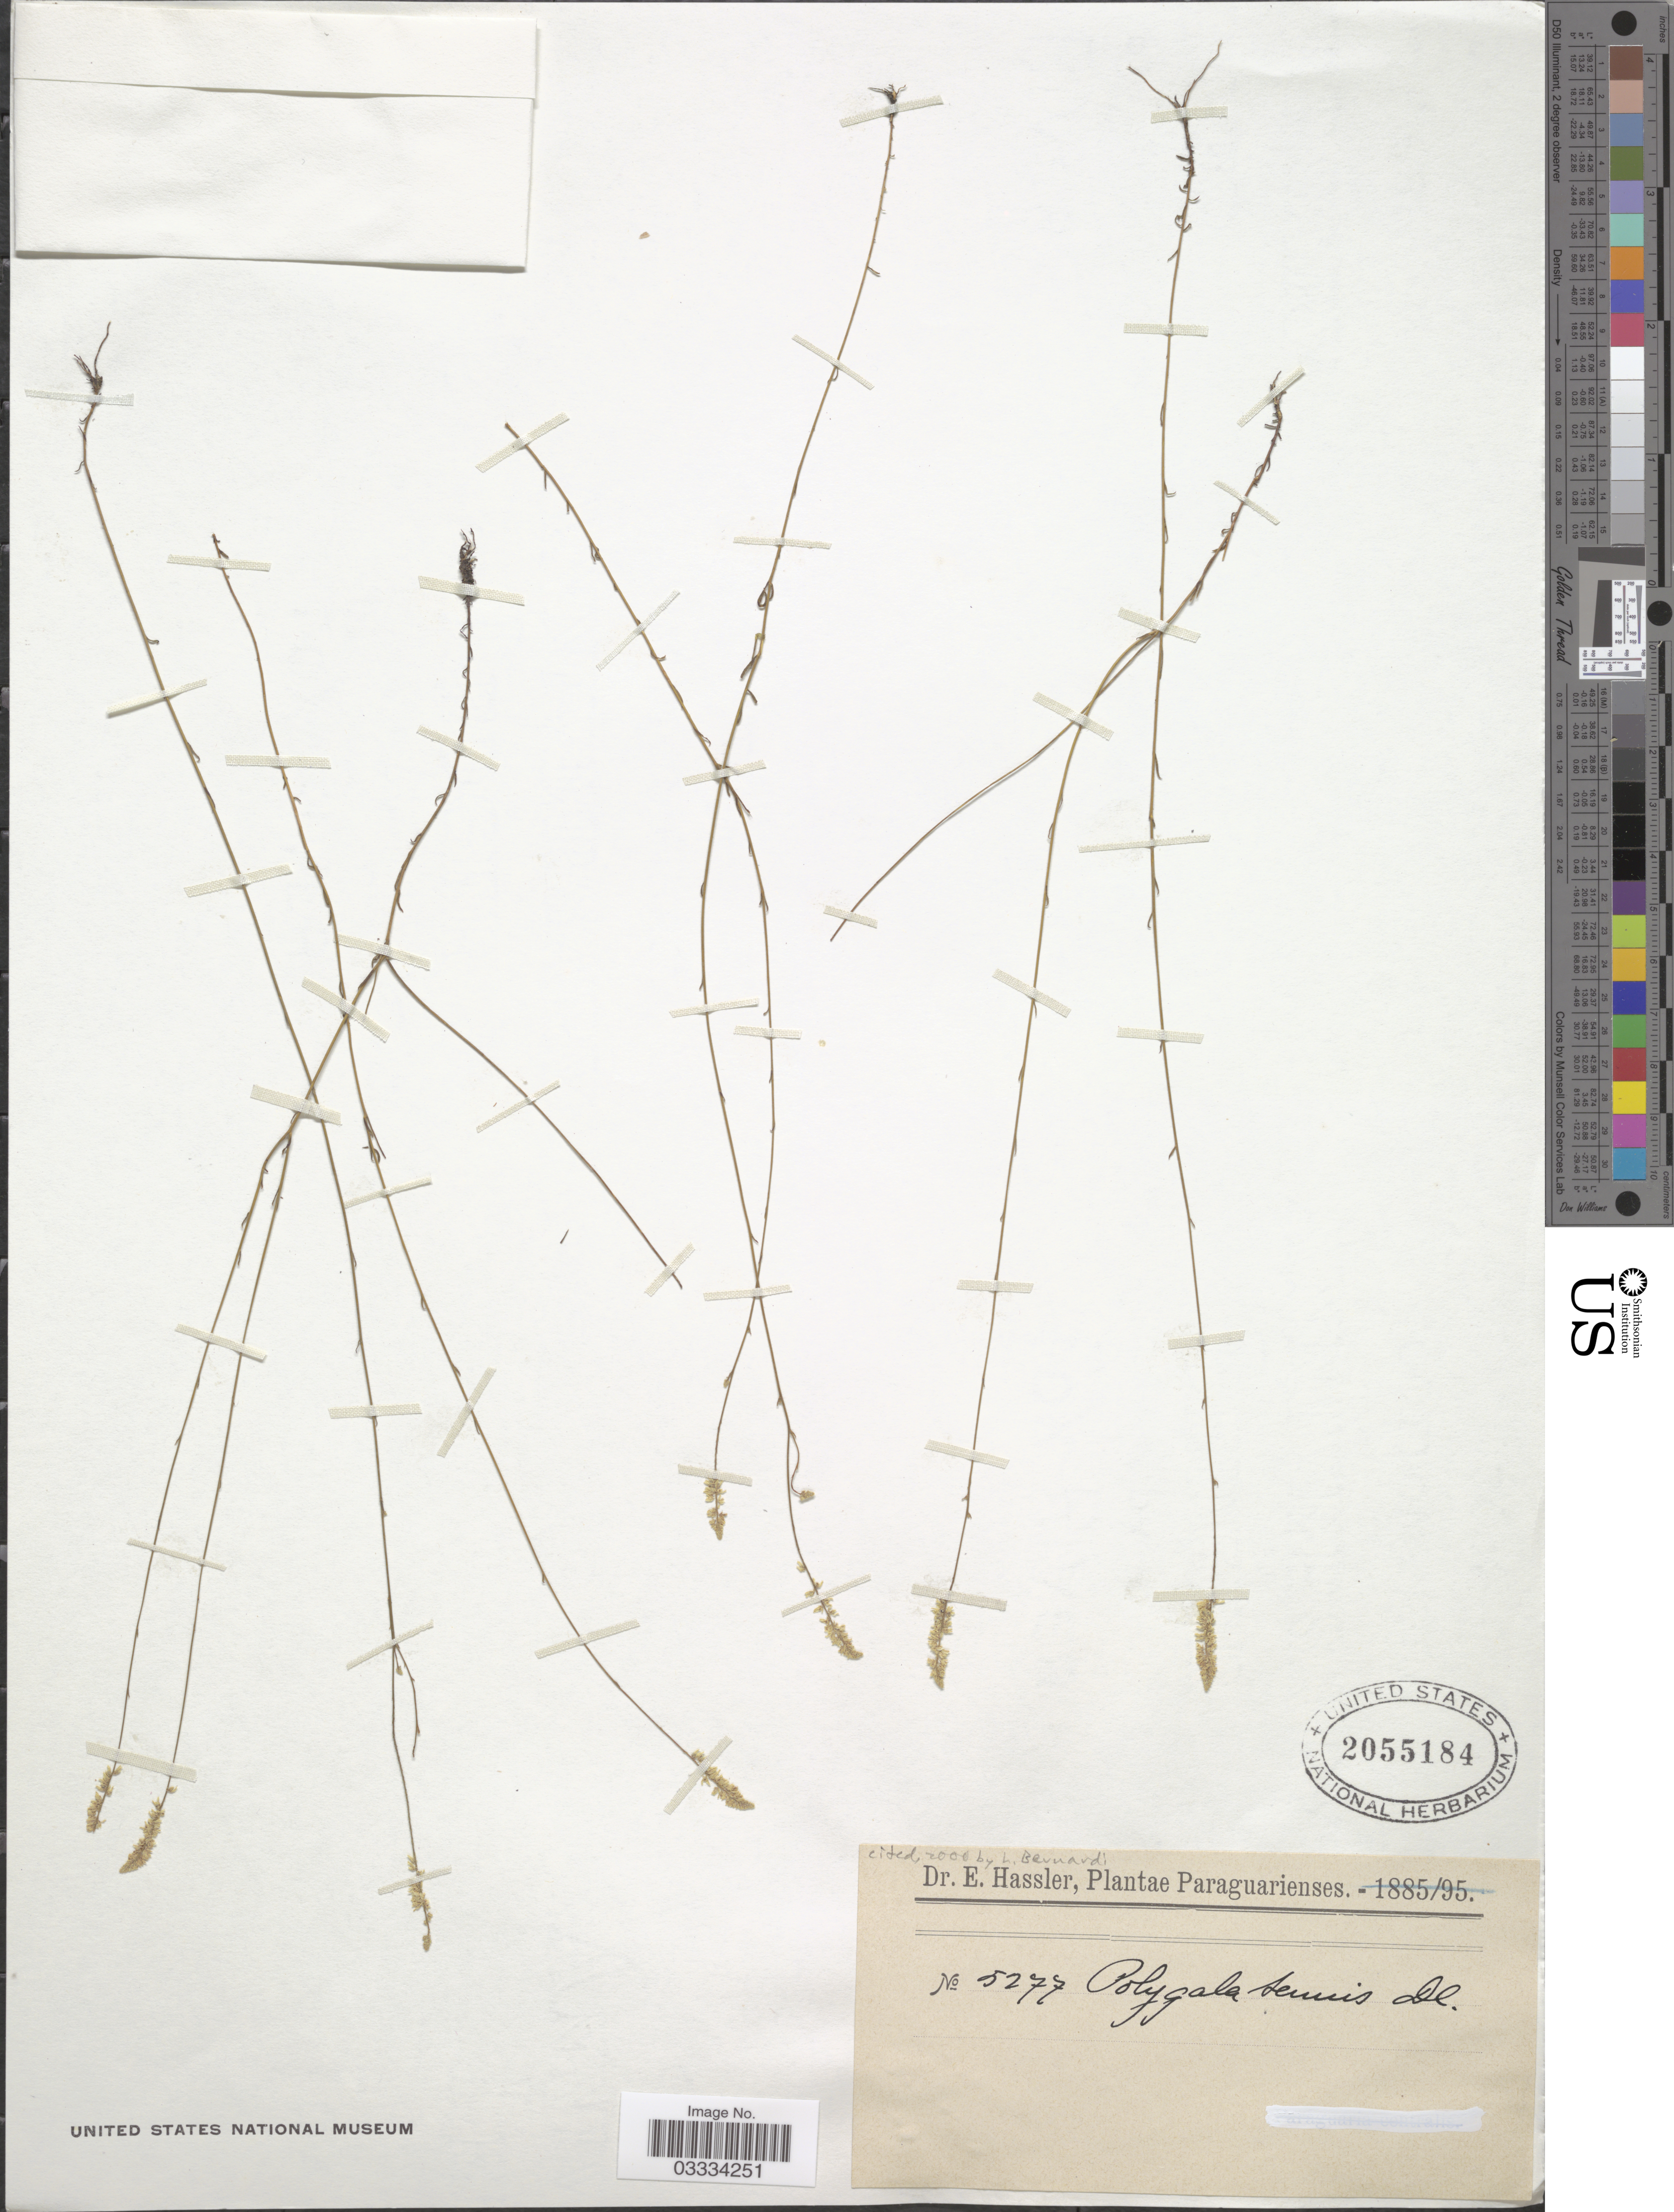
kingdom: Plantae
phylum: Tracheophyta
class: Magnoliopsida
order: Fabales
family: Polygalaceae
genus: Polygala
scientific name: Polygala tenuis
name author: DC.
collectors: E. Hassler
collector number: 5277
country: Paraguay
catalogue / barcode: US 2055184